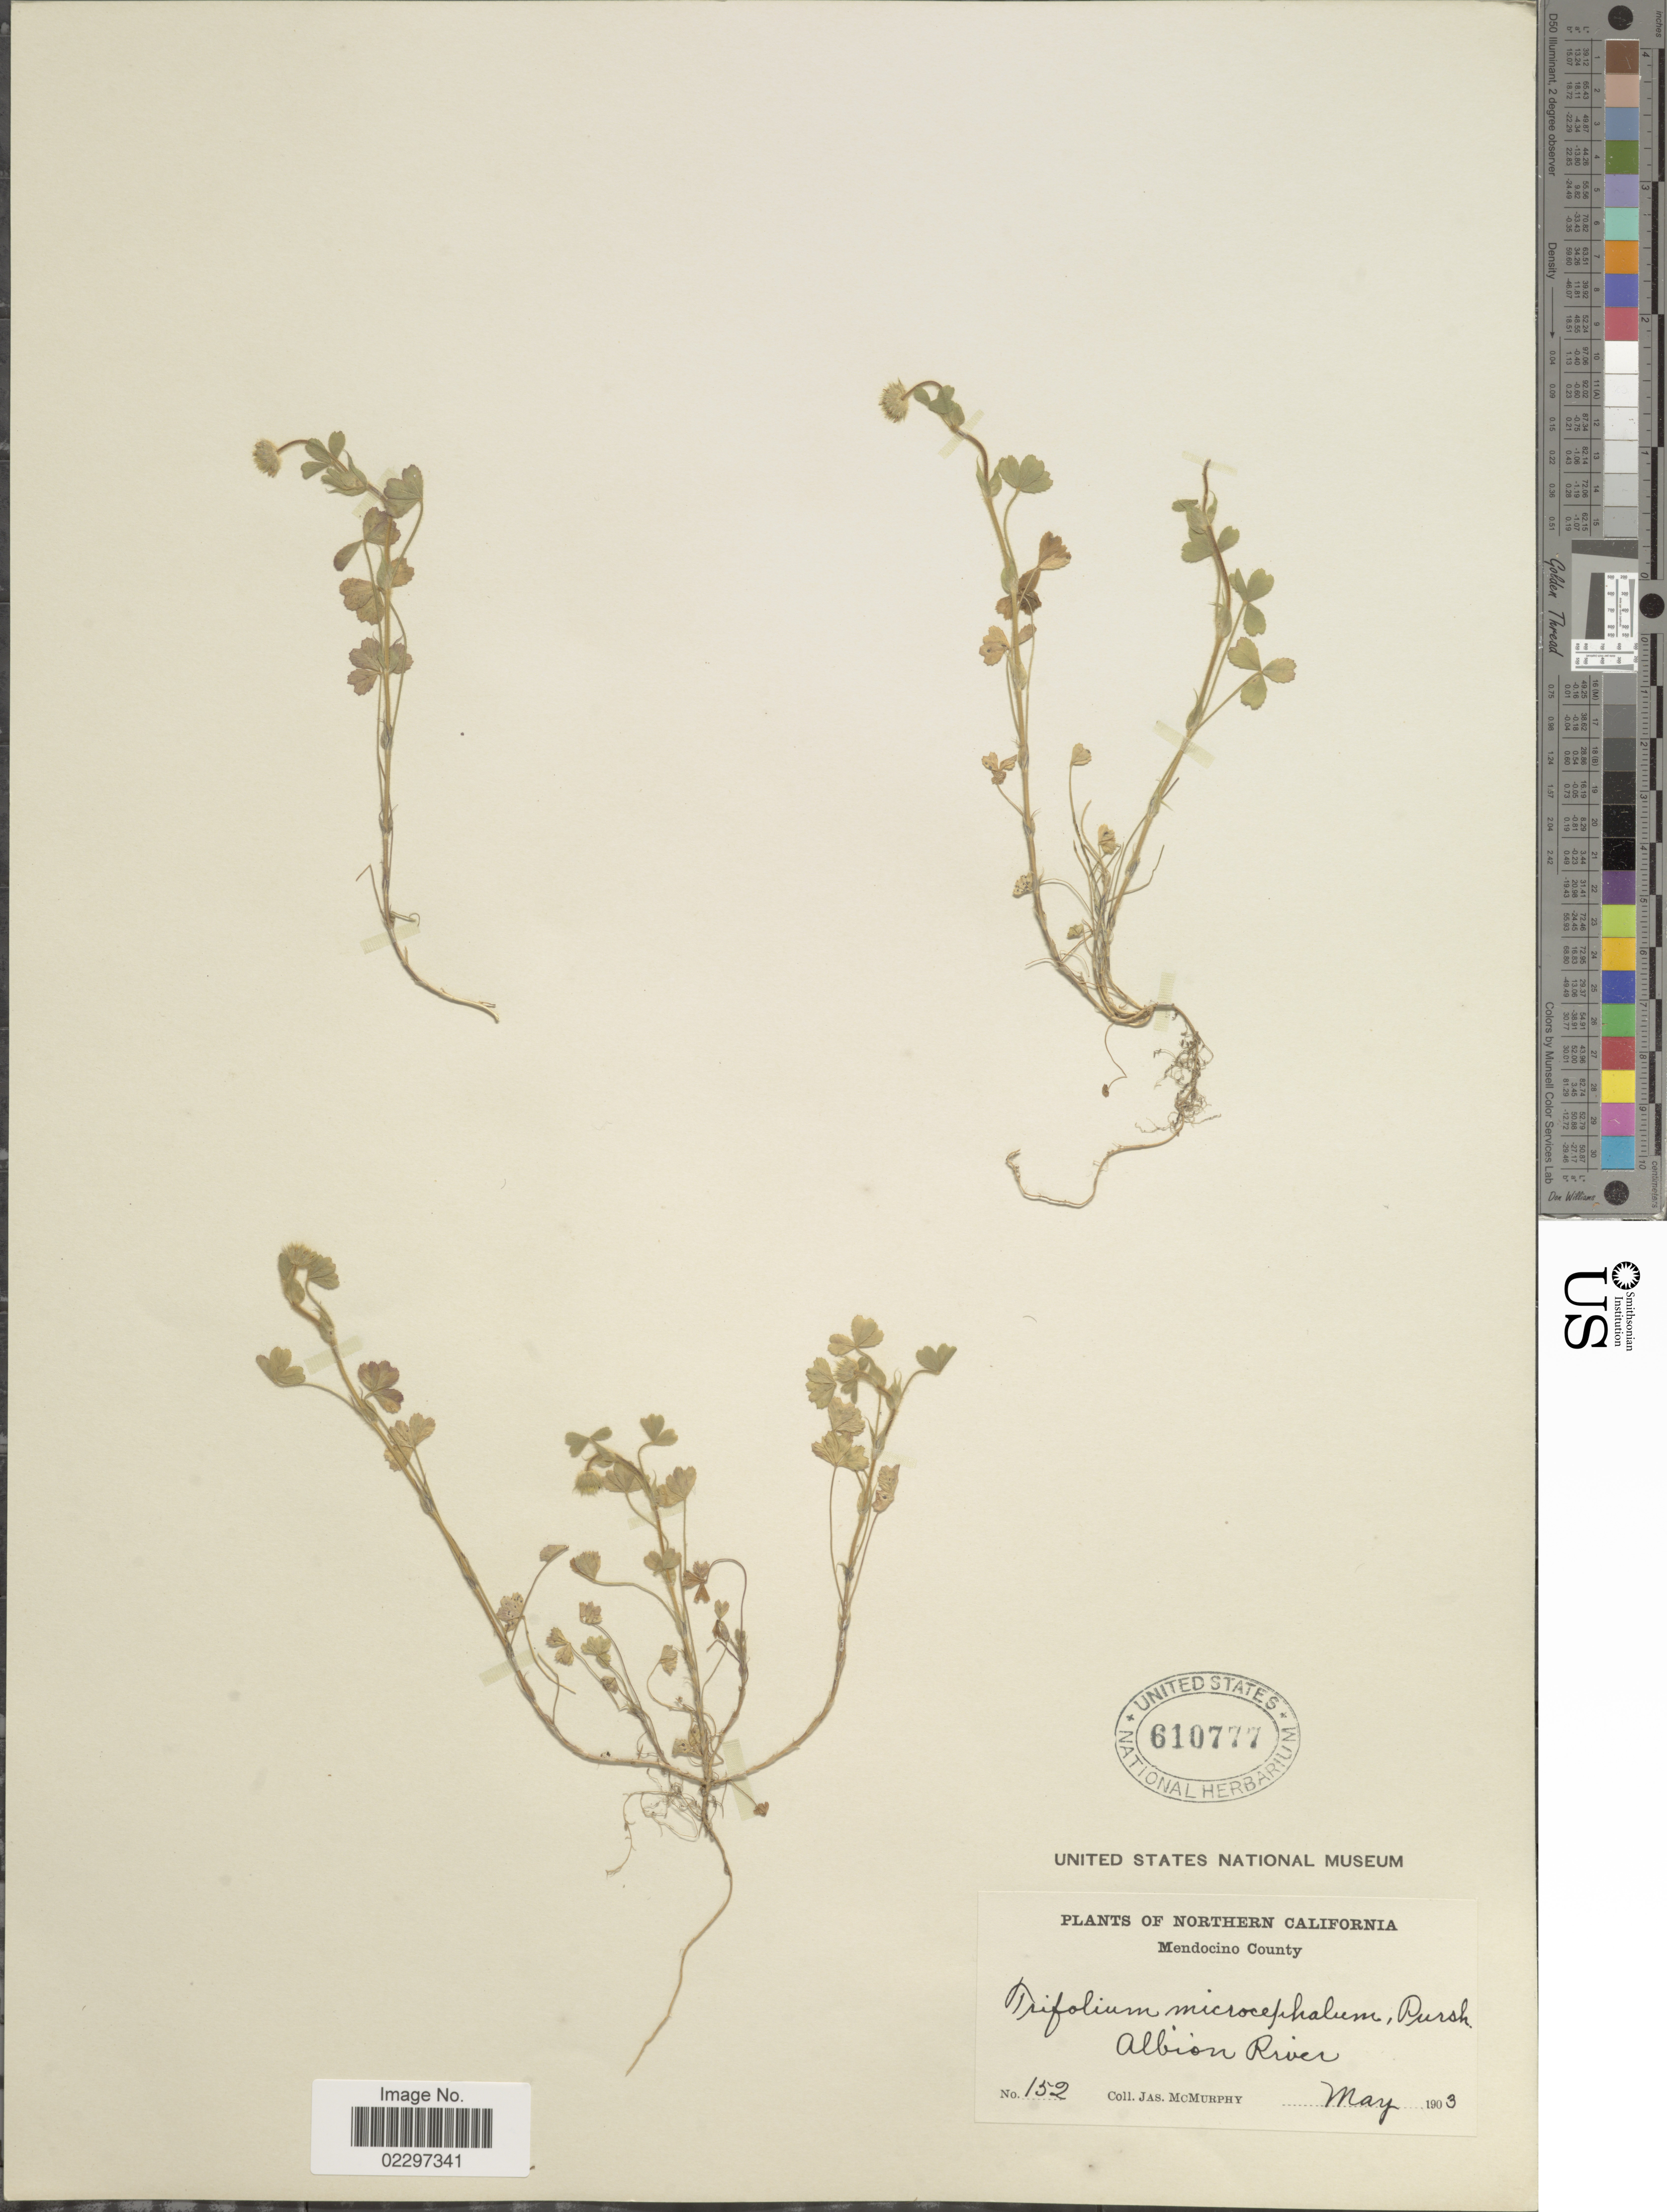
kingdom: Plantae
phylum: Tracheophyta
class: Magnoliopsida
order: Fabales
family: Fabaceae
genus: Trifolium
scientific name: Trifolium microcephalum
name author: Pursh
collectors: J. McMurphy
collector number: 152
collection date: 1903-05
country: United States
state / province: California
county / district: Mendocino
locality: Northern California. Mendocino County. Albion River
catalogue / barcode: US 610777